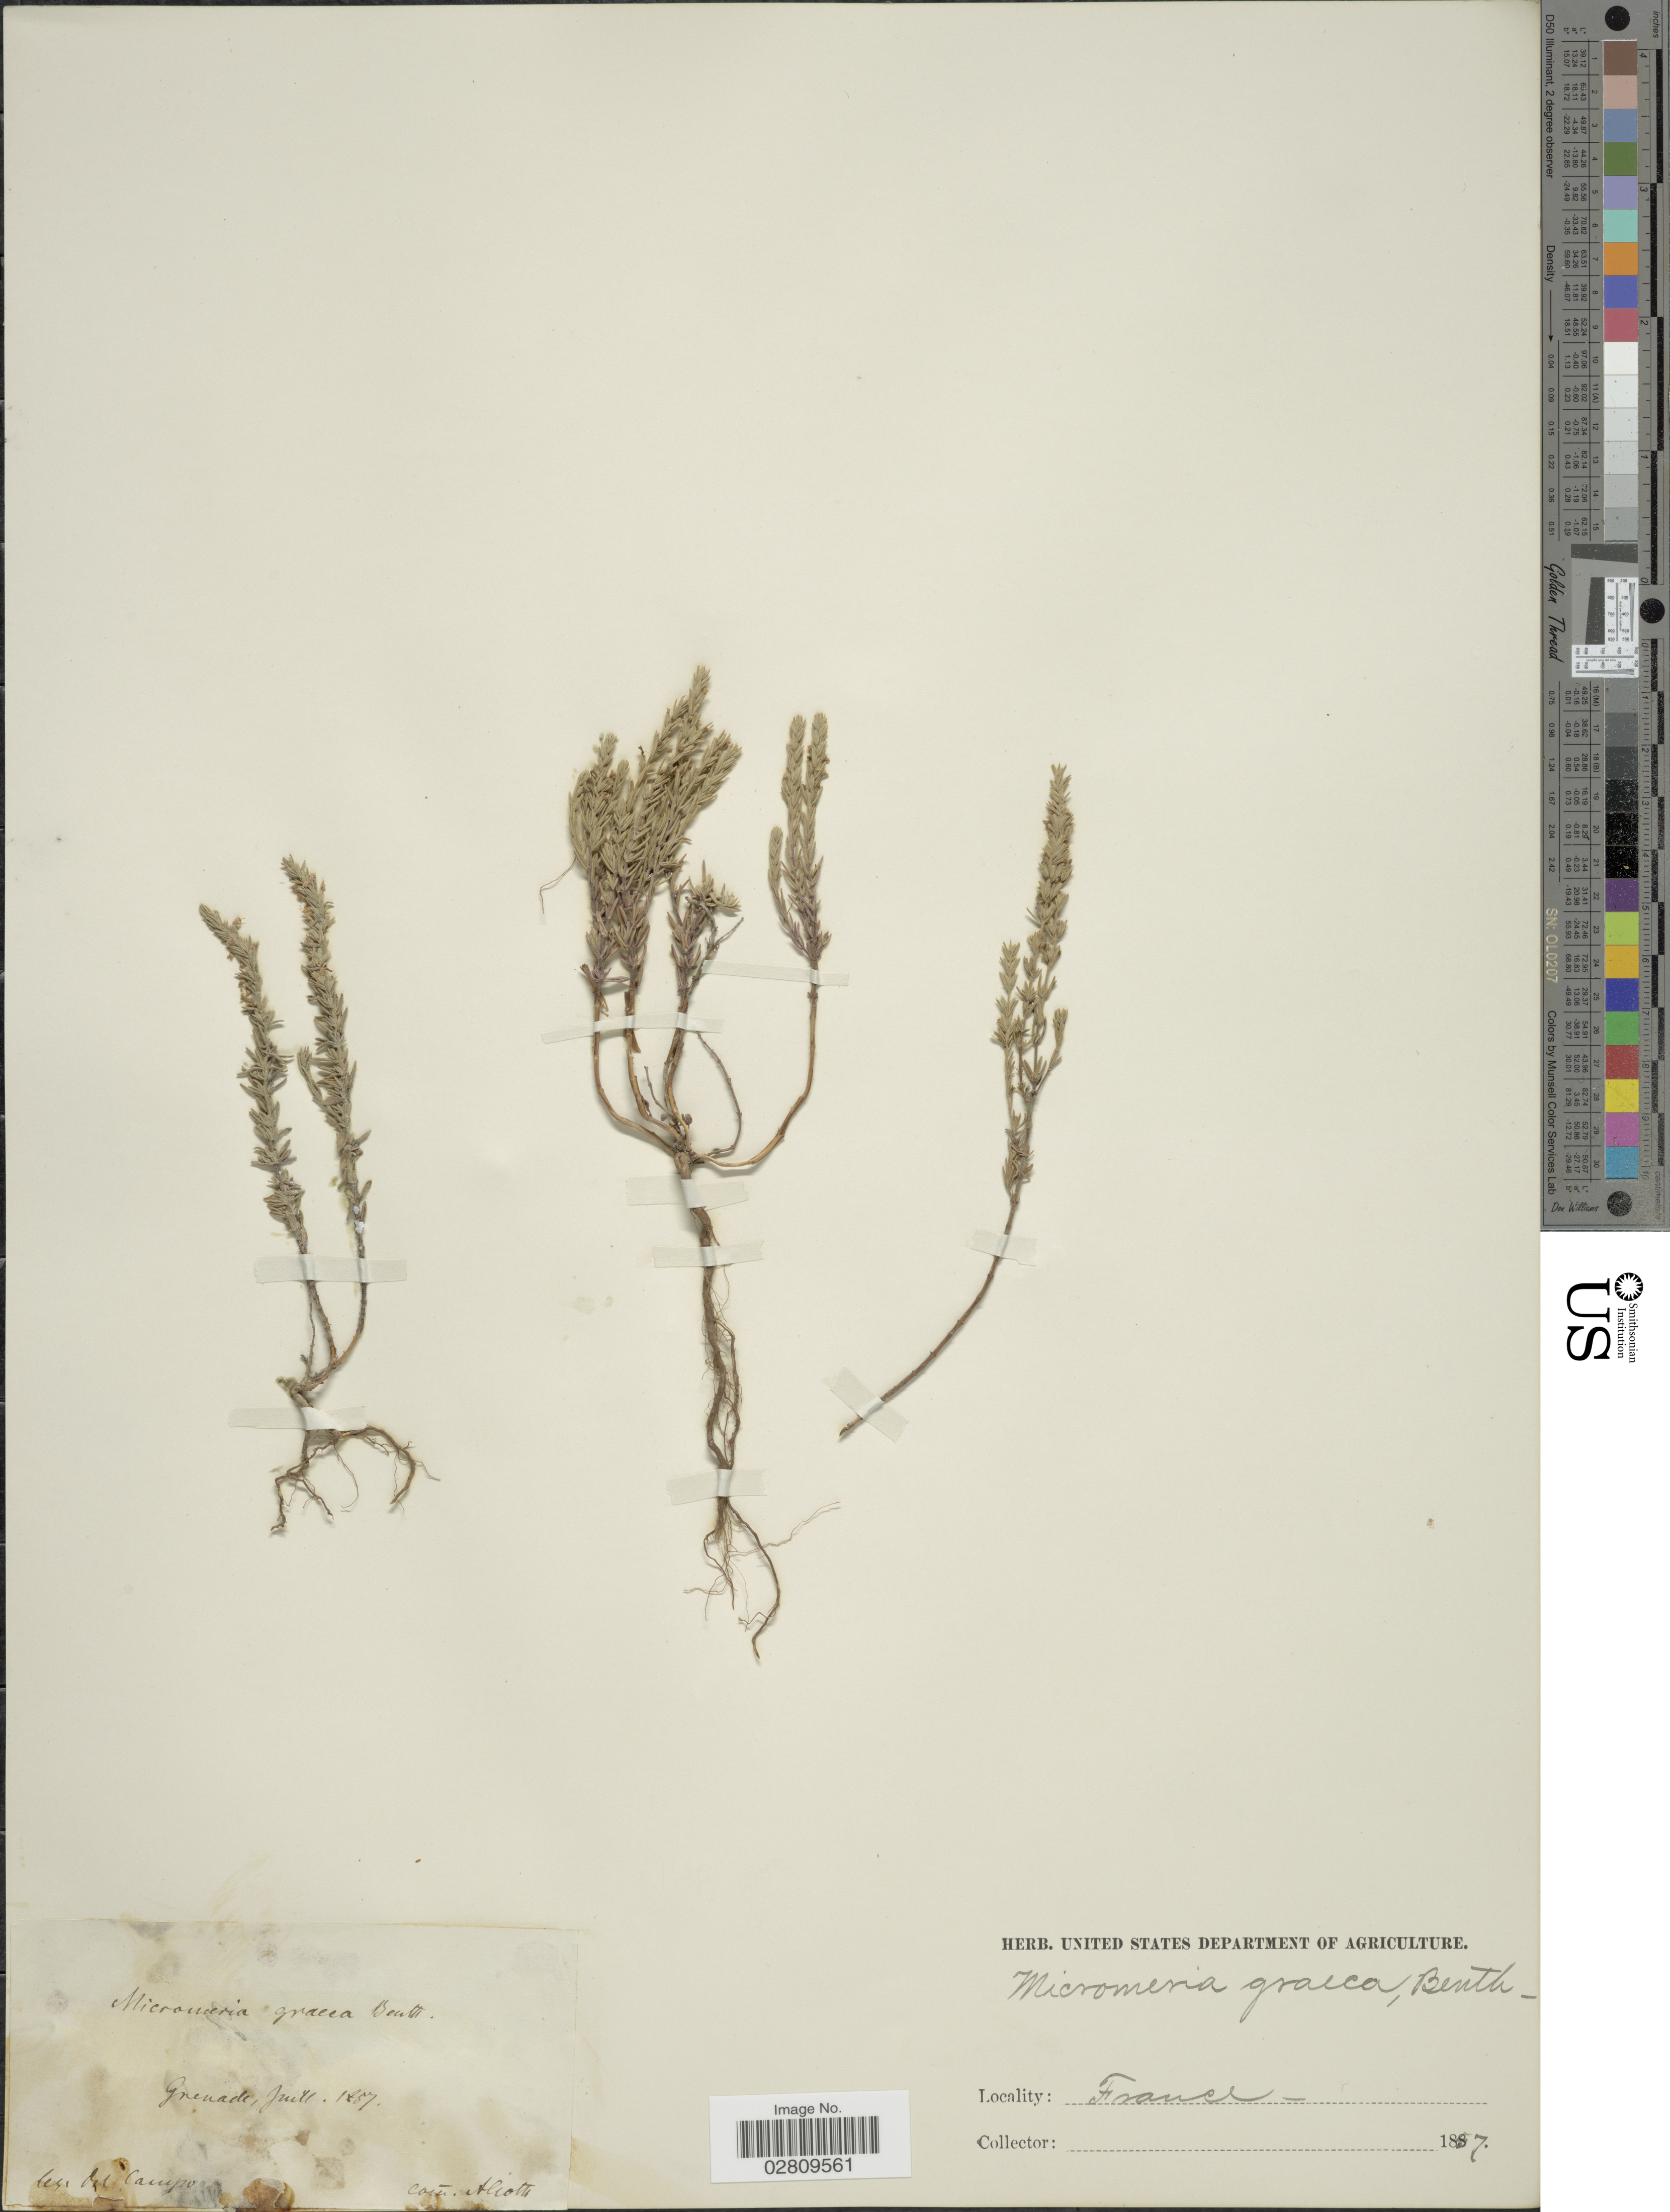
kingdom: Plantae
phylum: Tracheophyta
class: Magnoliopsida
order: Lamiales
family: Lamiaceae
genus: Micromeria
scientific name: Micromeria graeca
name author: Benth. ex Rchb.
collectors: Del Campo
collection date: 1857-07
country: France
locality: Grenade.